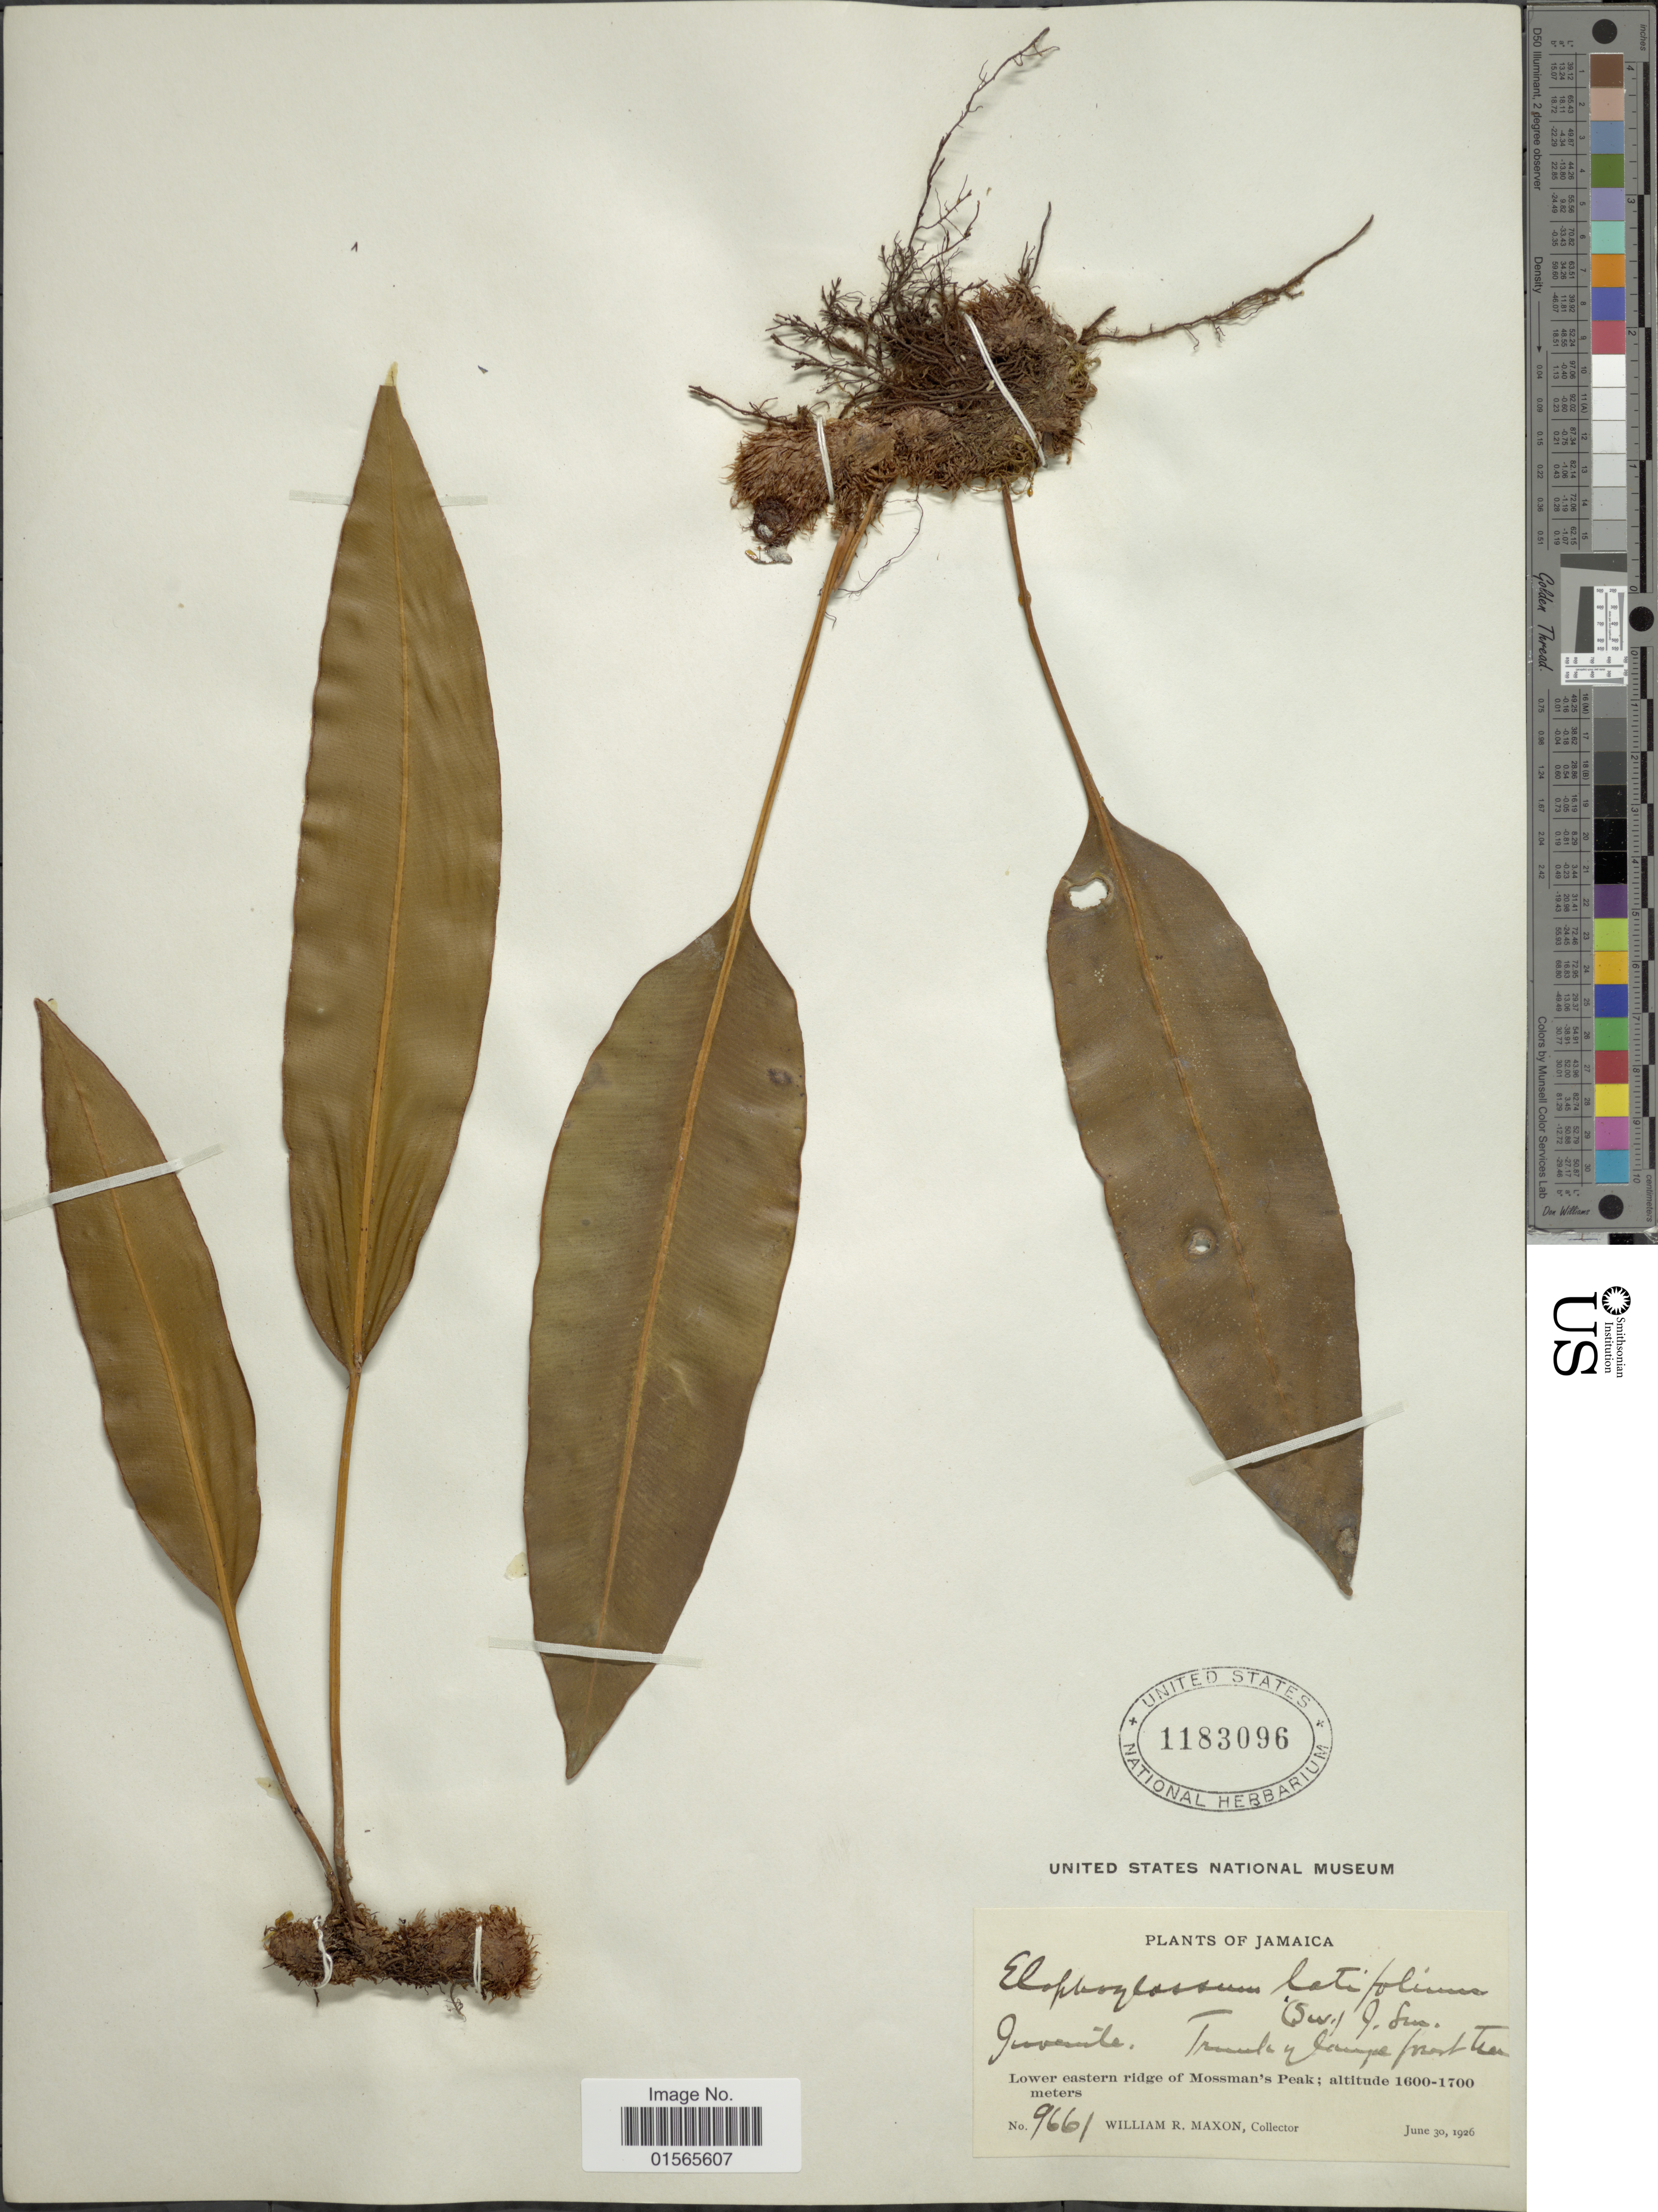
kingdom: Plantae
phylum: Tracheophyta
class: Polypodiopsida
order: Polypodiales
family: Dryopteridaceae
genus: Elaphoglossum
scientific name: Elaphoglossum latifolium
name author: (Sw.) J. Sm.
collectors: W. R. Maxon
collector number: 9661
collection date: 1926-06-30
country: Jamaica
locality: Lower eastern ridge of Mossman's Peak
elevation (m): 1600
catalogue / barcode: US 1183096